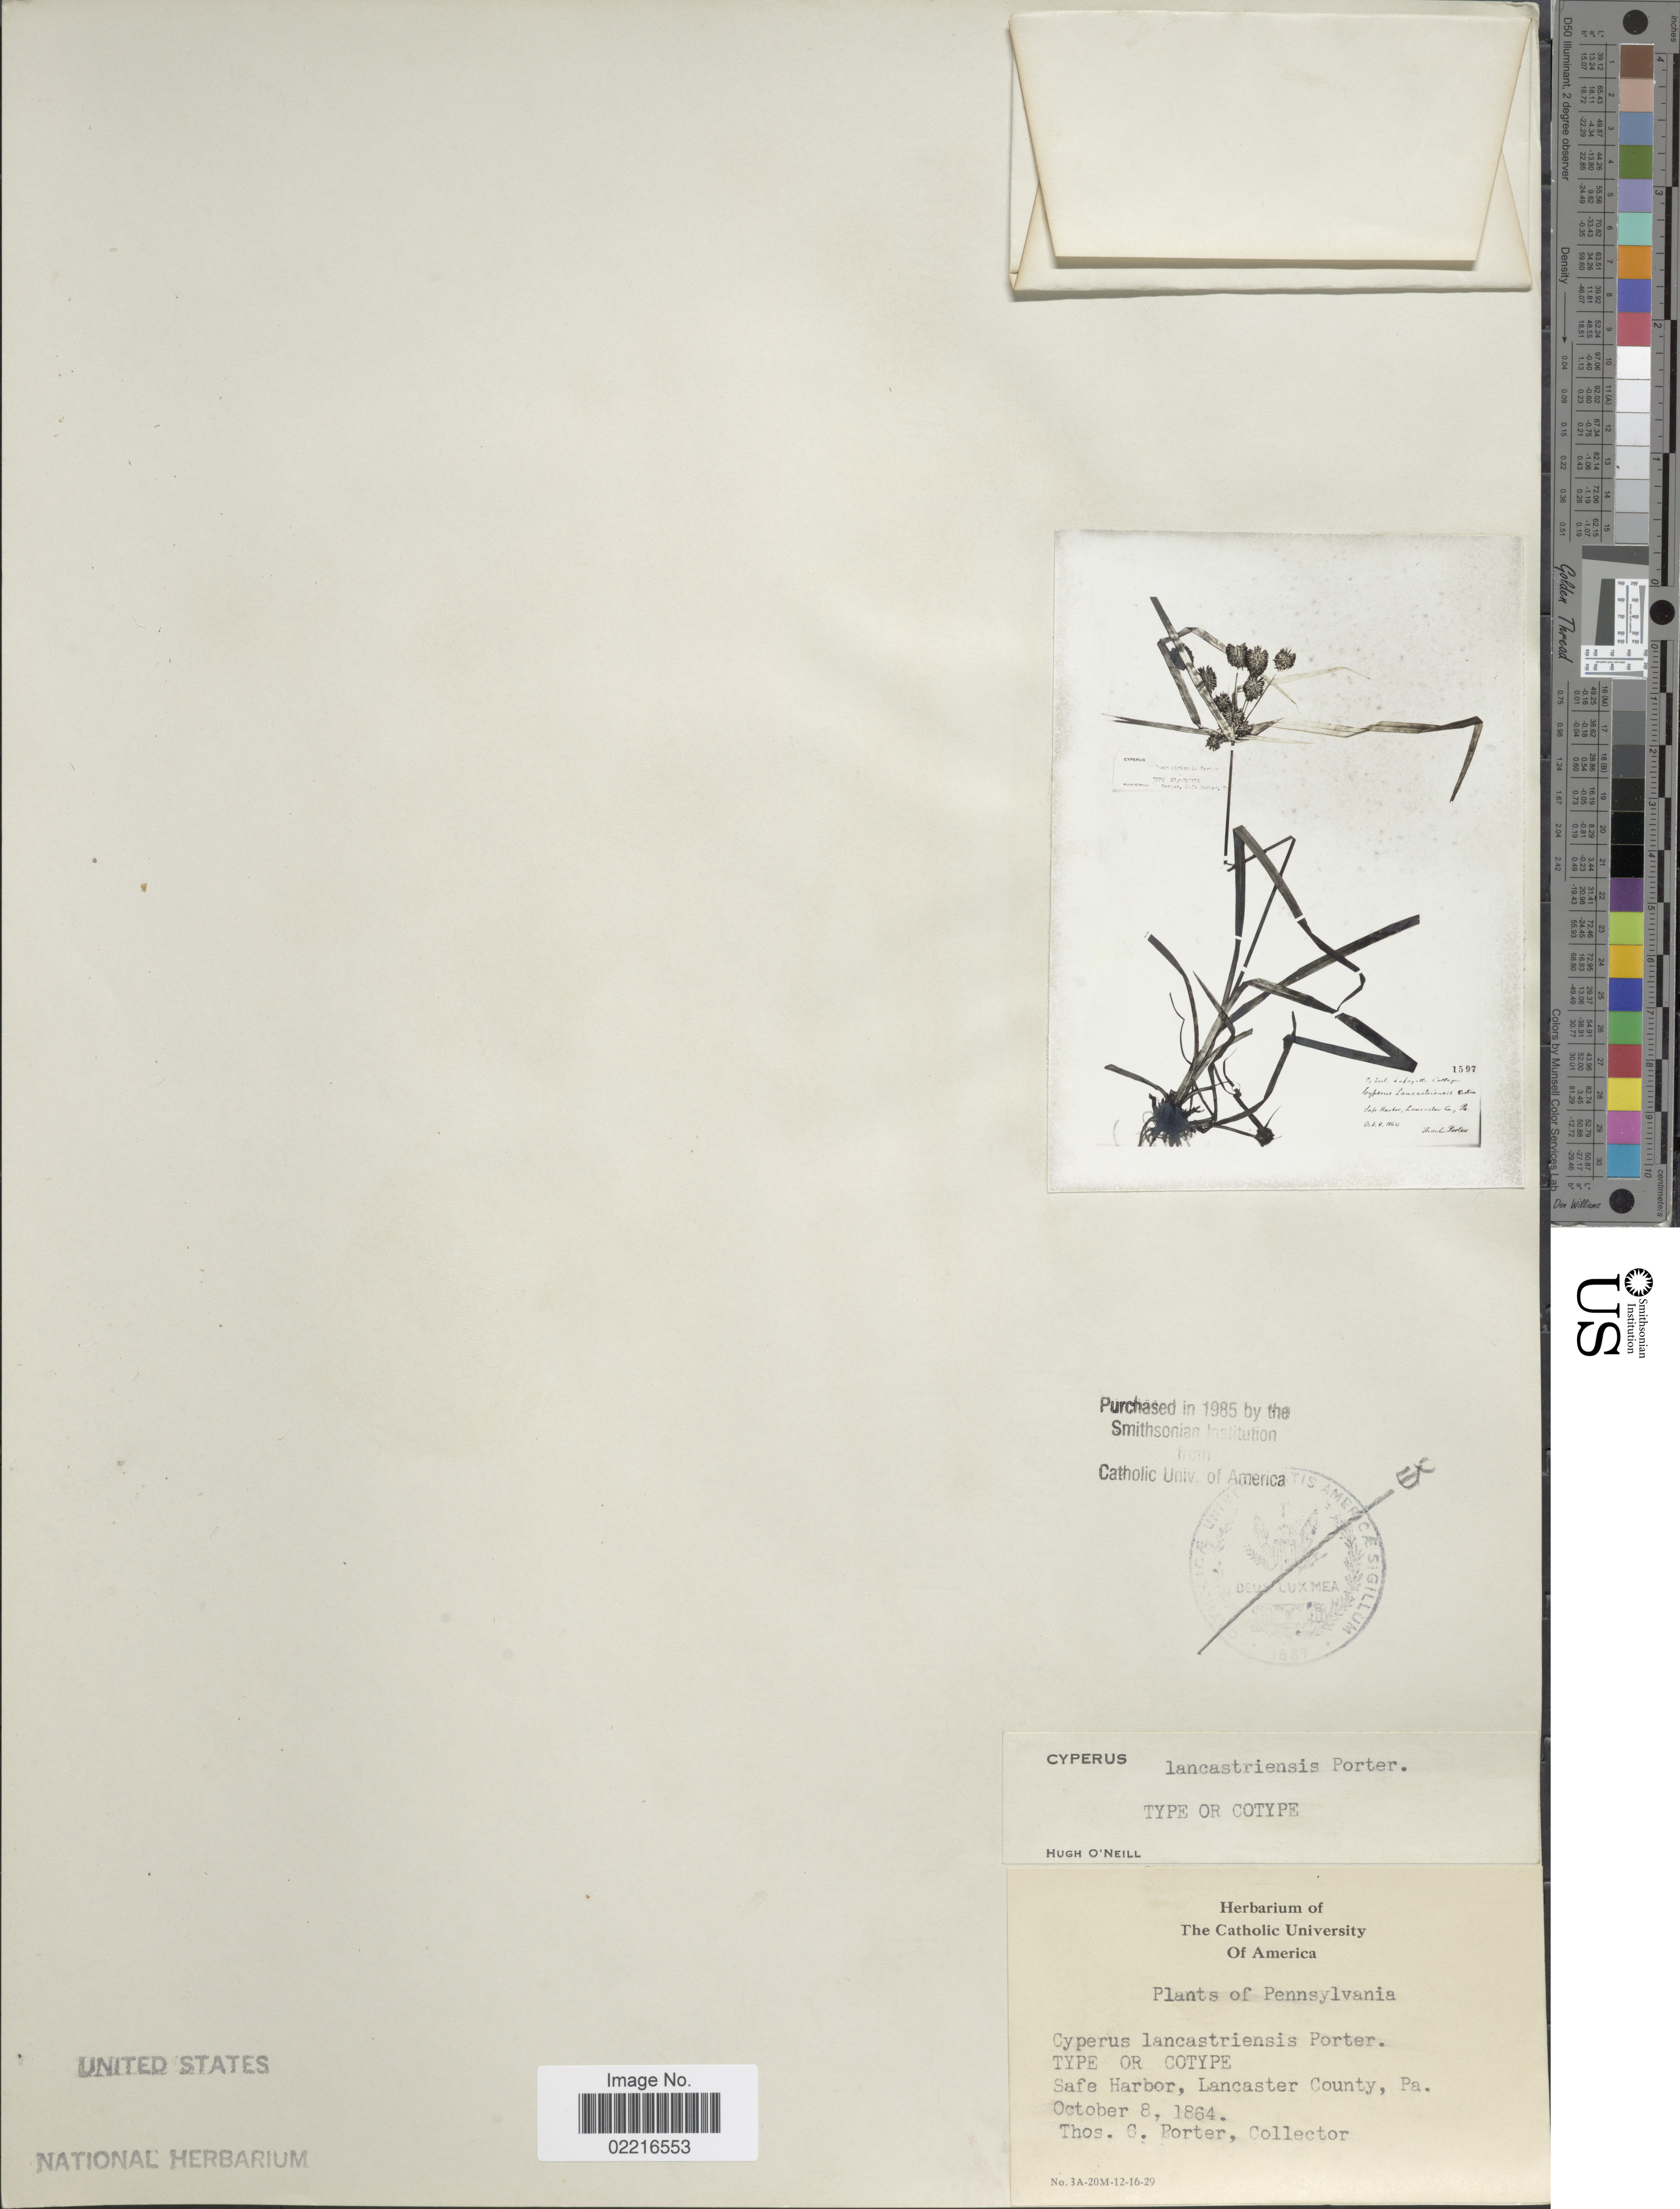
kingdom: Plantae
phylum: Tracheophyta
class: Liliopsida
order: Poales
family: Cyperaceae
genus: Cyperus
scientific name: Cyperus lancastriensis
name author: Porter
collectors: T. Porter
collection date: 1864-10-08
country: United States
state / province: Pennsylvania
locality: Safe Harbor, Lancaster County, Pa.